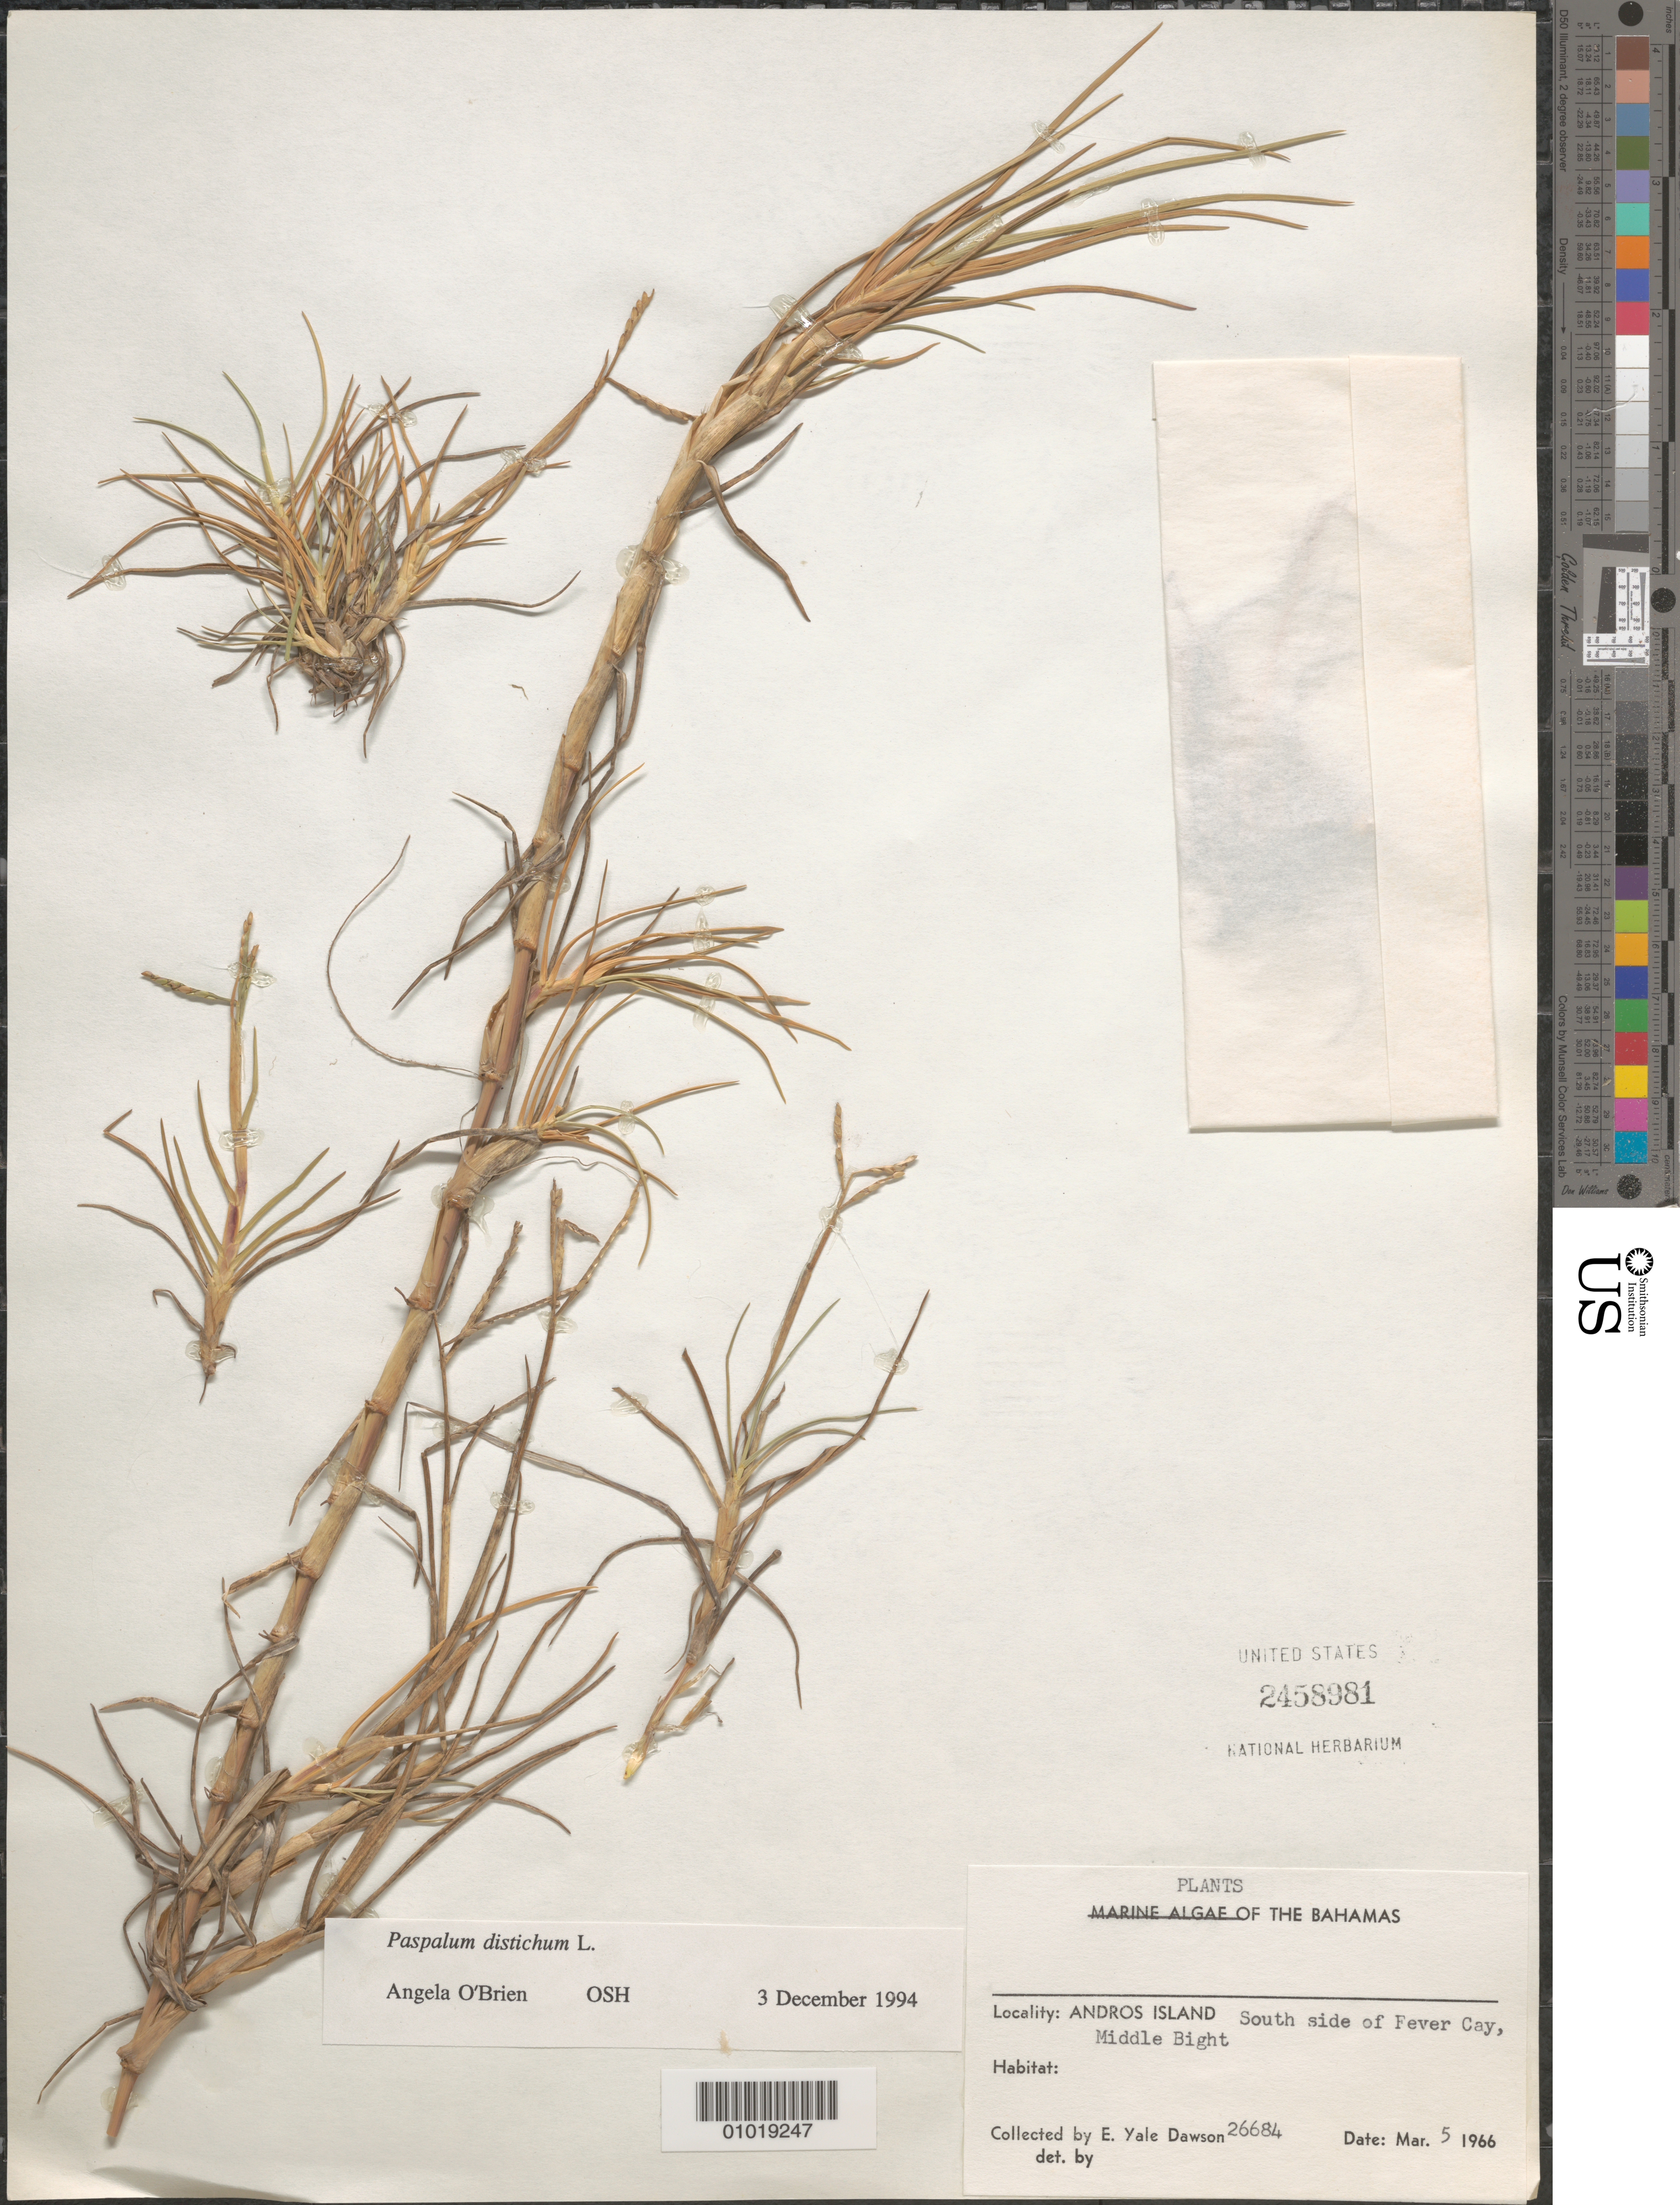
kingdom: Plantae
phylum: Tracheophyta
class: Liliopsida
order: Poales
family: Poaceae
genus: Paspalum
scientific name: Paspalum distichum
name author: L.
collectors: E. Y. Dawson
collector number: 26684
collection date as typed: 05 Mar 1966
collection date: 1966-03-05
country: Bahamas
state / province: South Andros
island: Andros I.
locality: S side of Fever Cay, Middle Bight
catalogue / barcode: US 2458981